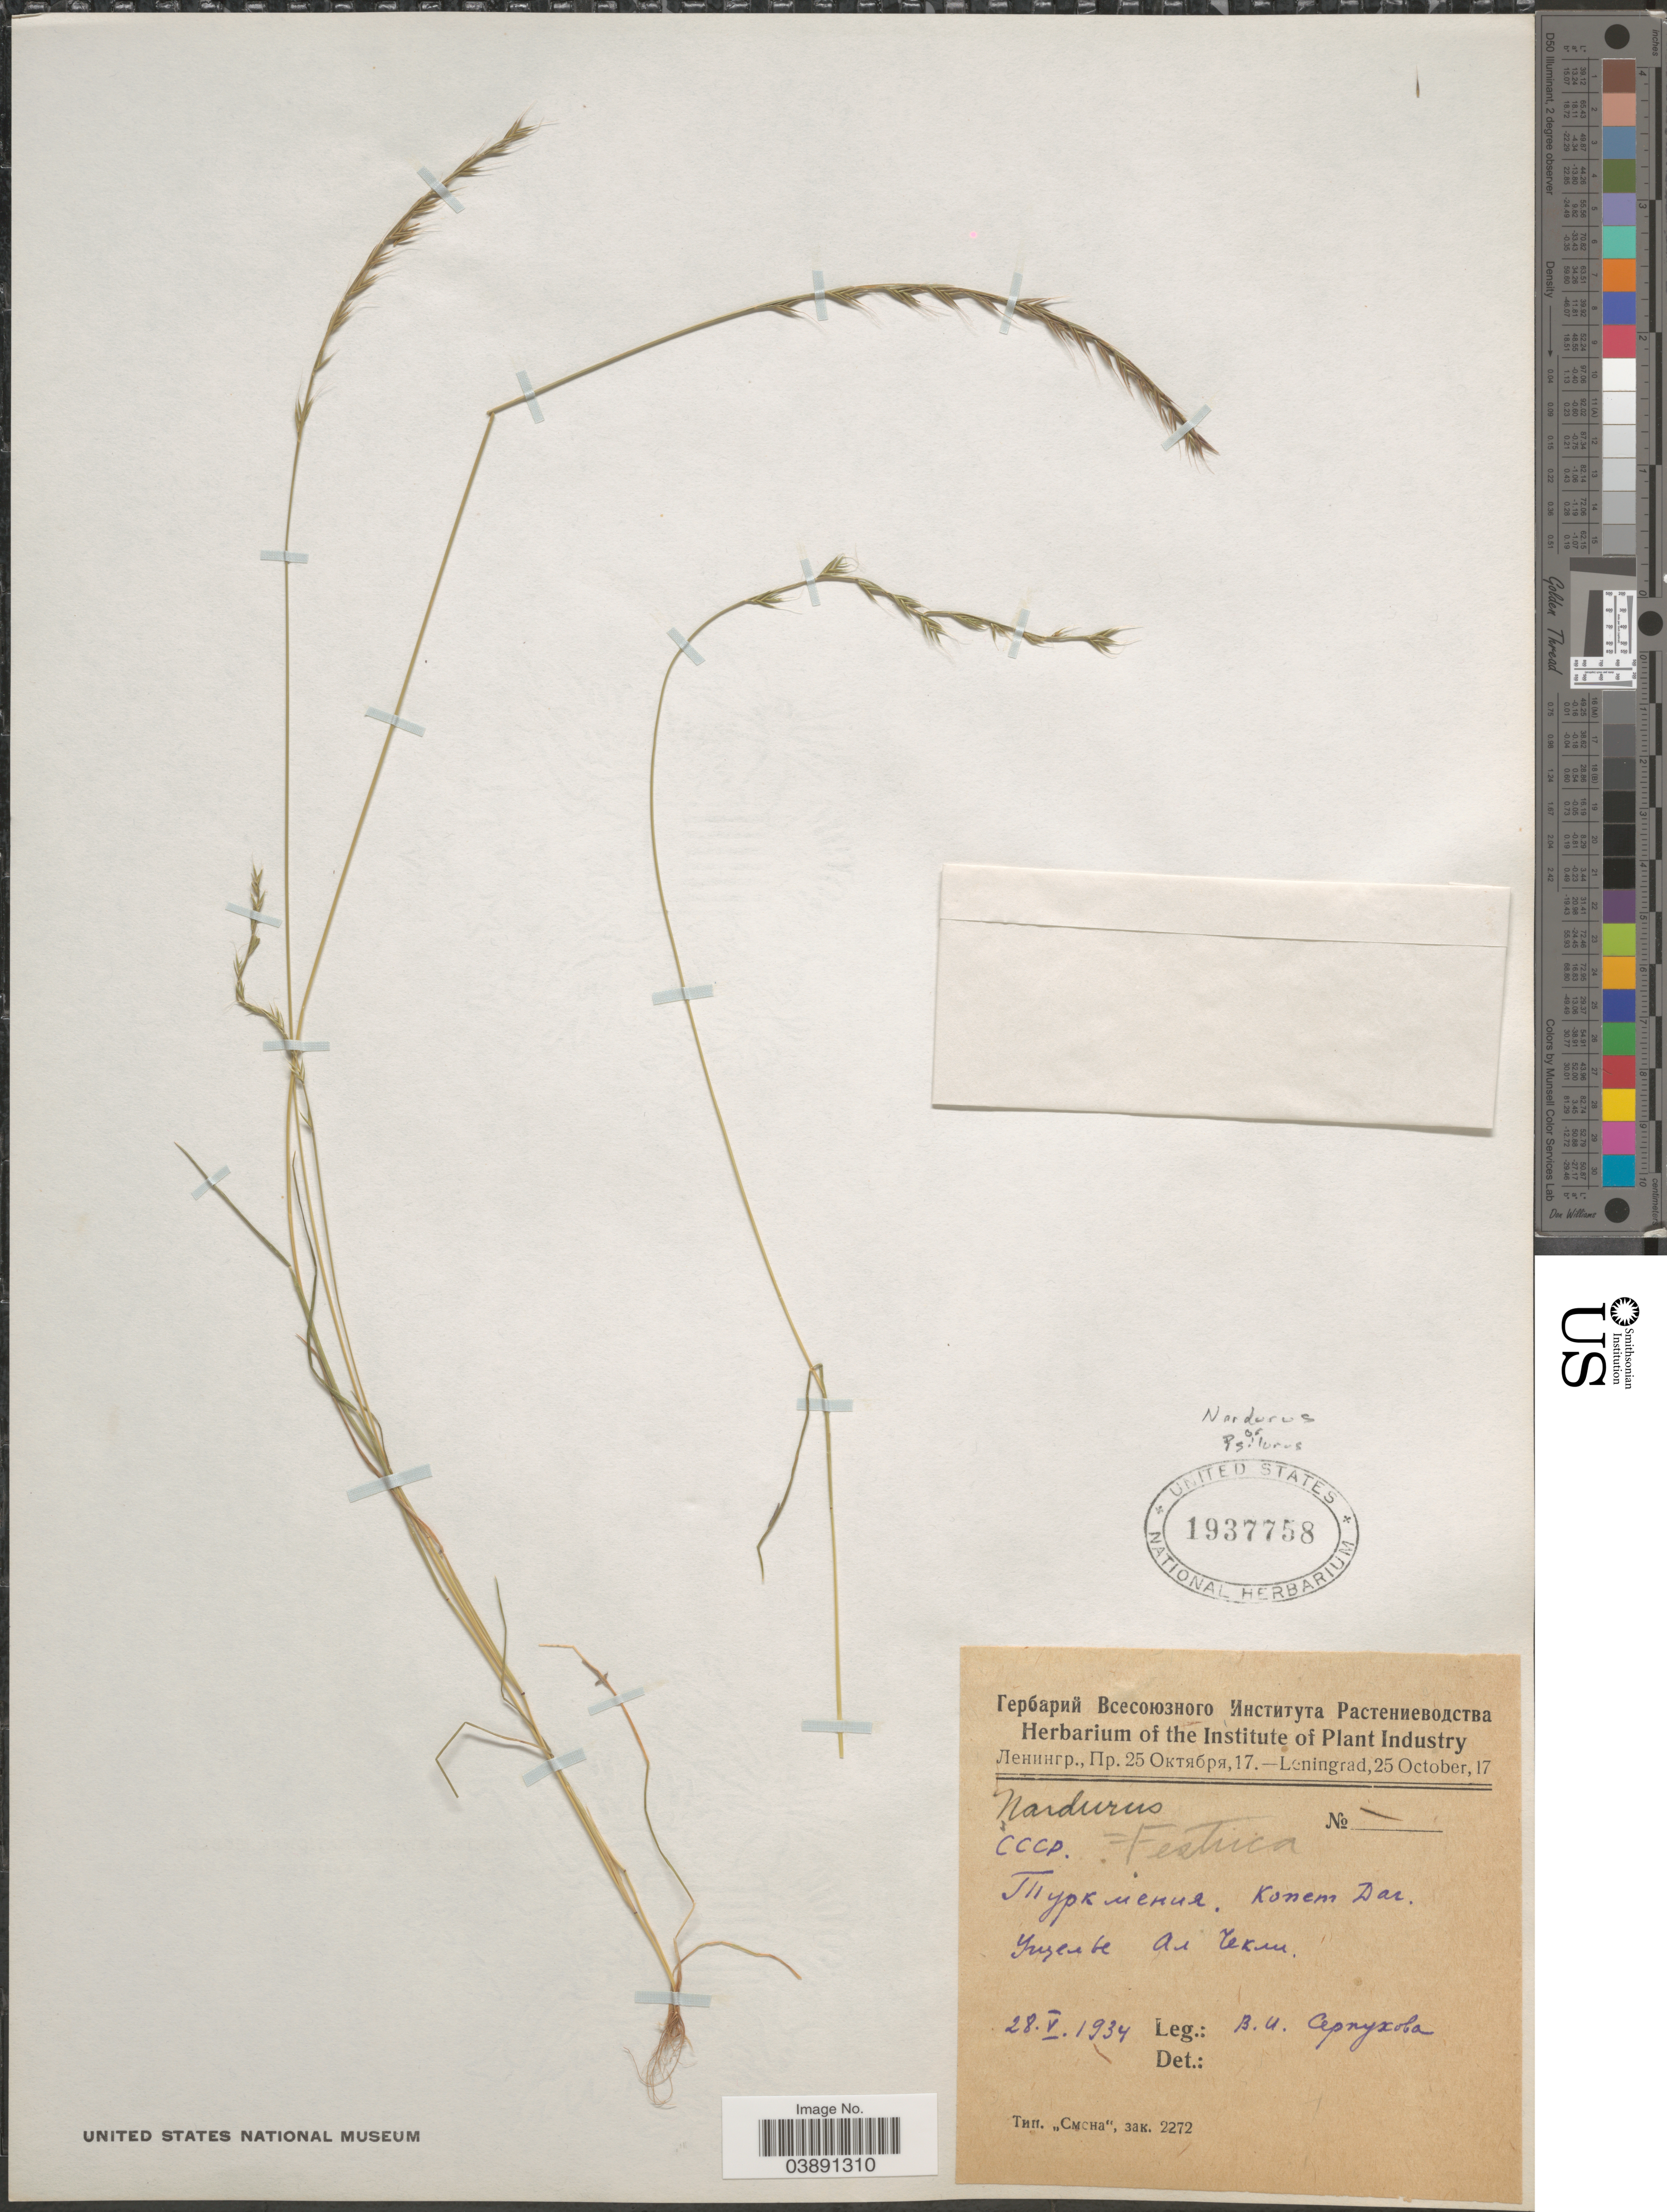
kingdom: Plantae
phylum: Tracheophyta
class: Liliopsida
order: Poales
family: Poaceae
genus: Festuca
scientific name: Festuca sp.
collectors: V. Serpukhova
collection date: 1934-05-28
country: Turkmenistan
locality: Kopet Dag, gorge Al Chekli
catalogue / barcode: US 1937758